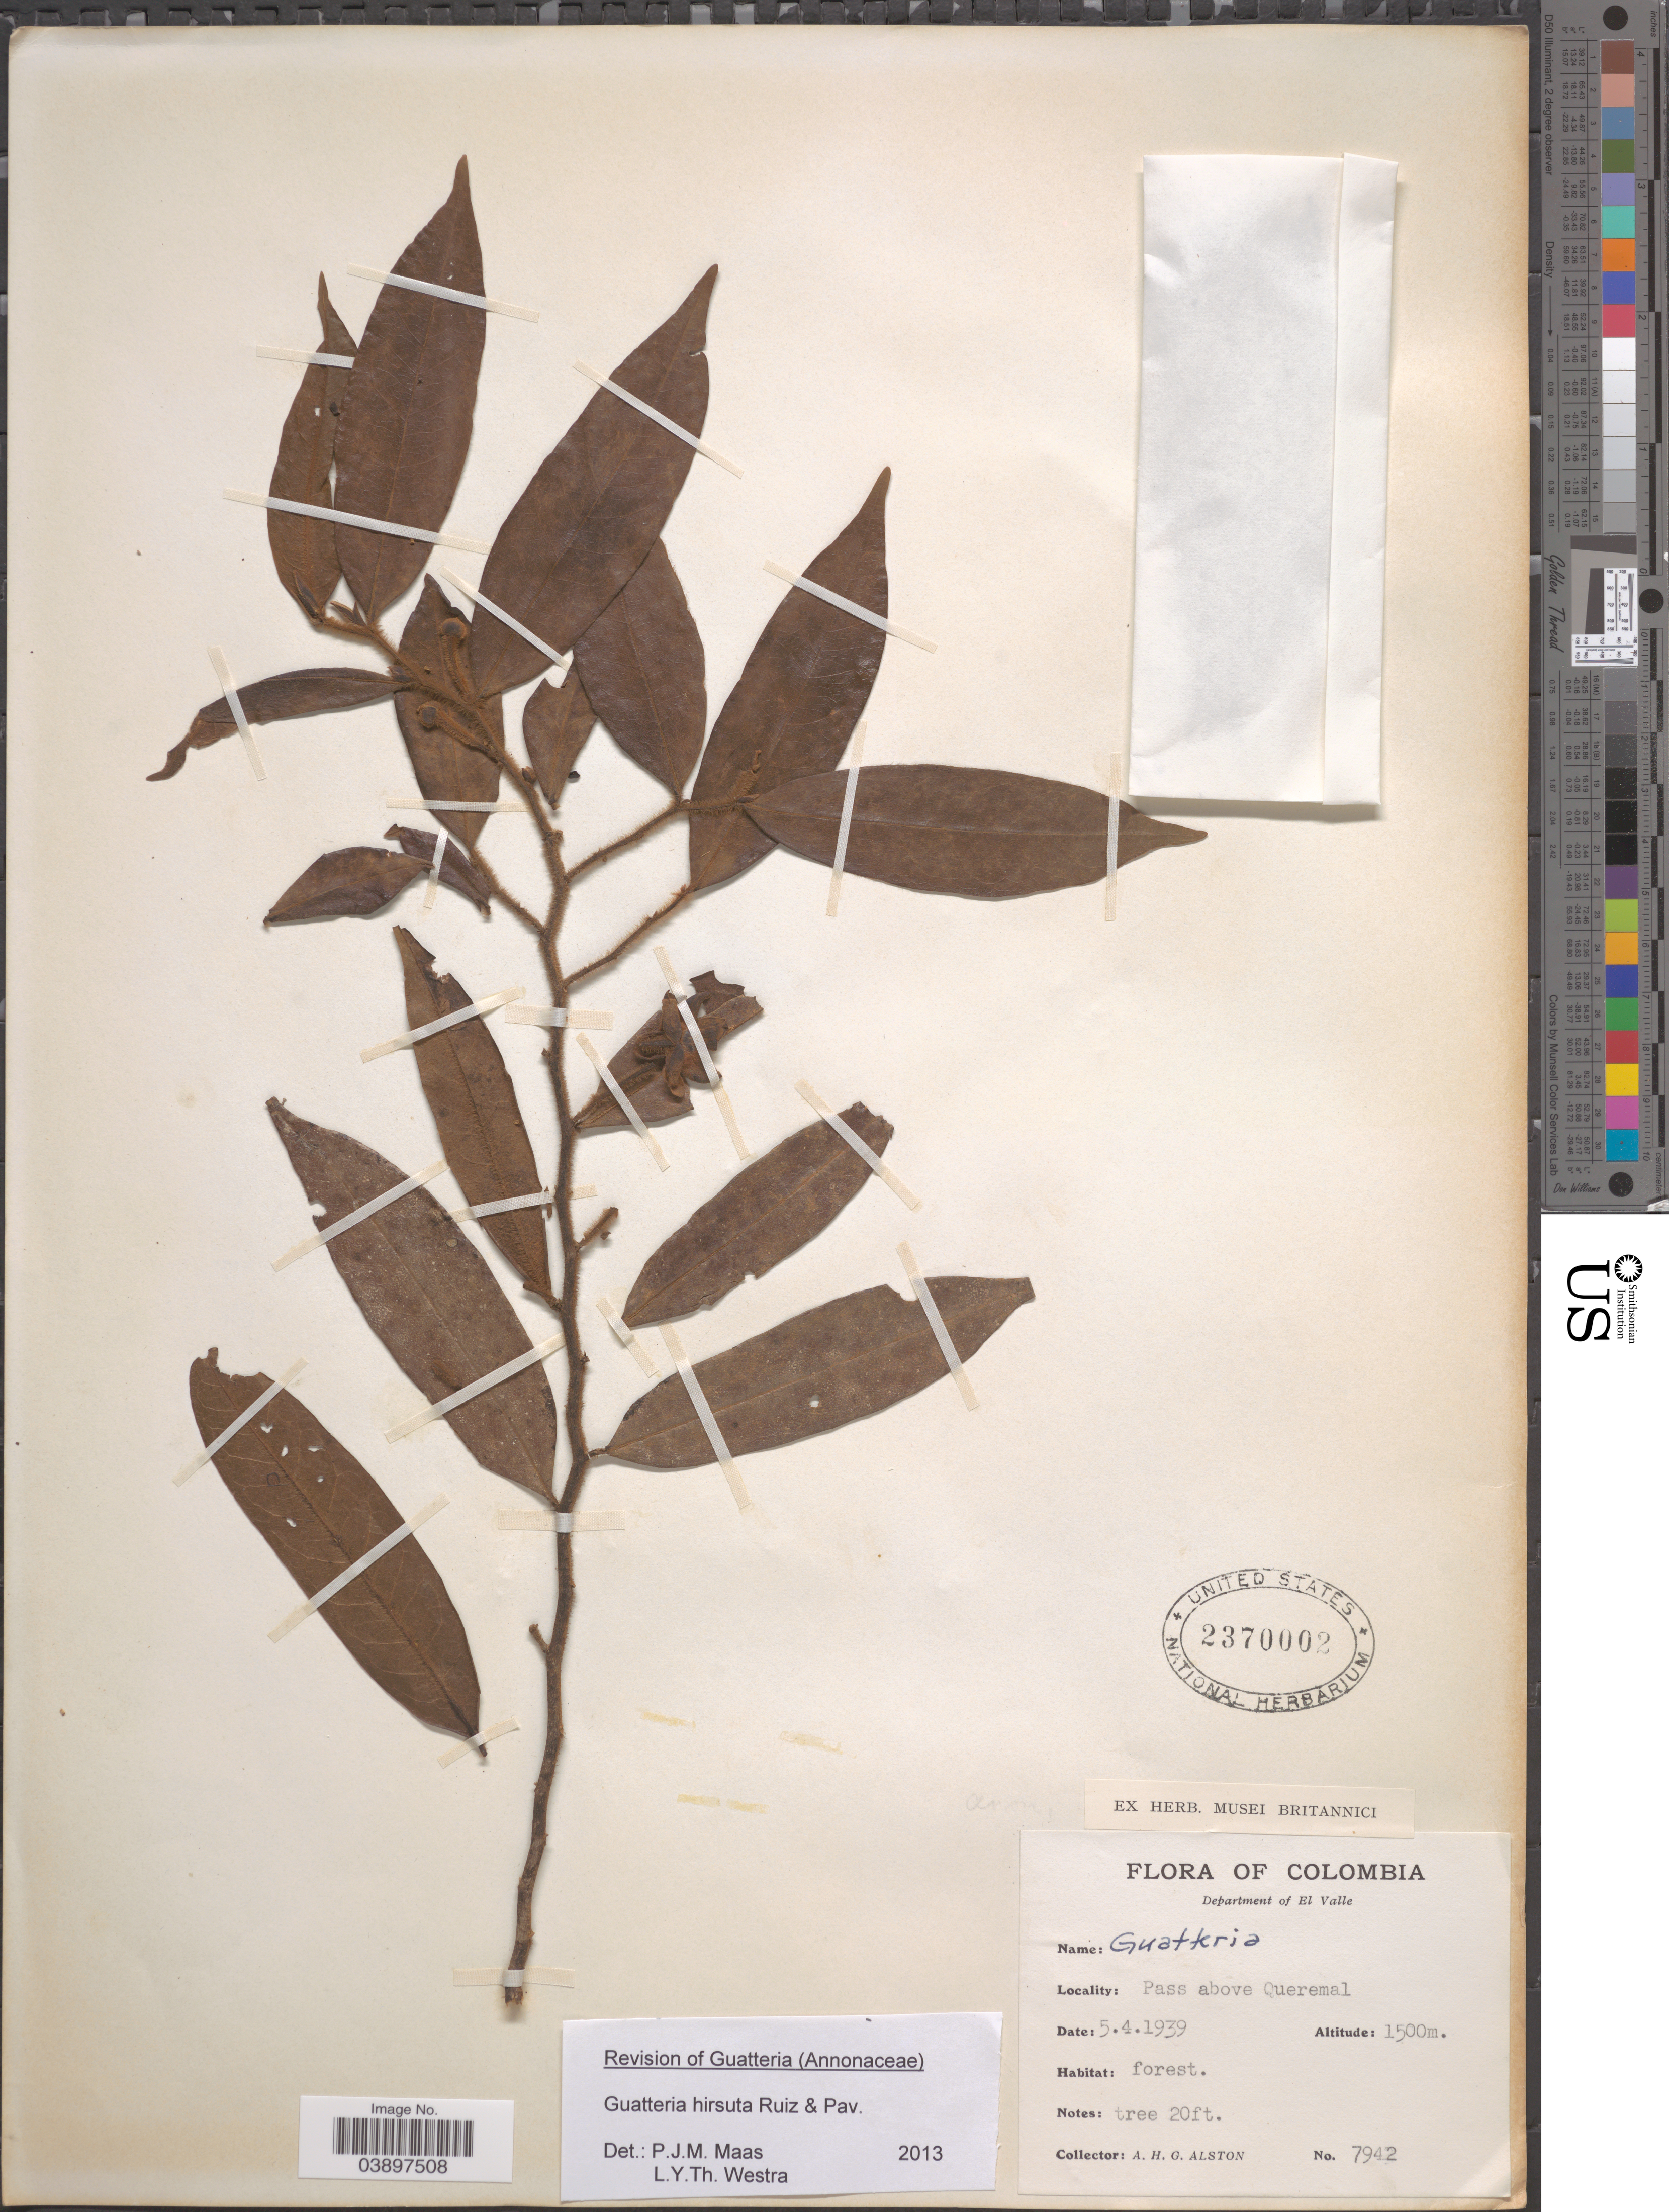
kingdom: Plantae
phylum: Tracheophyta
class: Magnoliopsida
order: Magnoliales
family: Annonaceae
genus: Guatteria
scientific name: Guatteria hirsuta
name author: Ruiz & Pav.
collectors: A. H. Alston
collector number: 7942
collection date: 1939-04-05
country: Colombia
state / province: Valle del Cauca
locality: Department of El Valle. Pass above Queremal.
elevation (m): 1500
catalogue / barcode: US 2370002